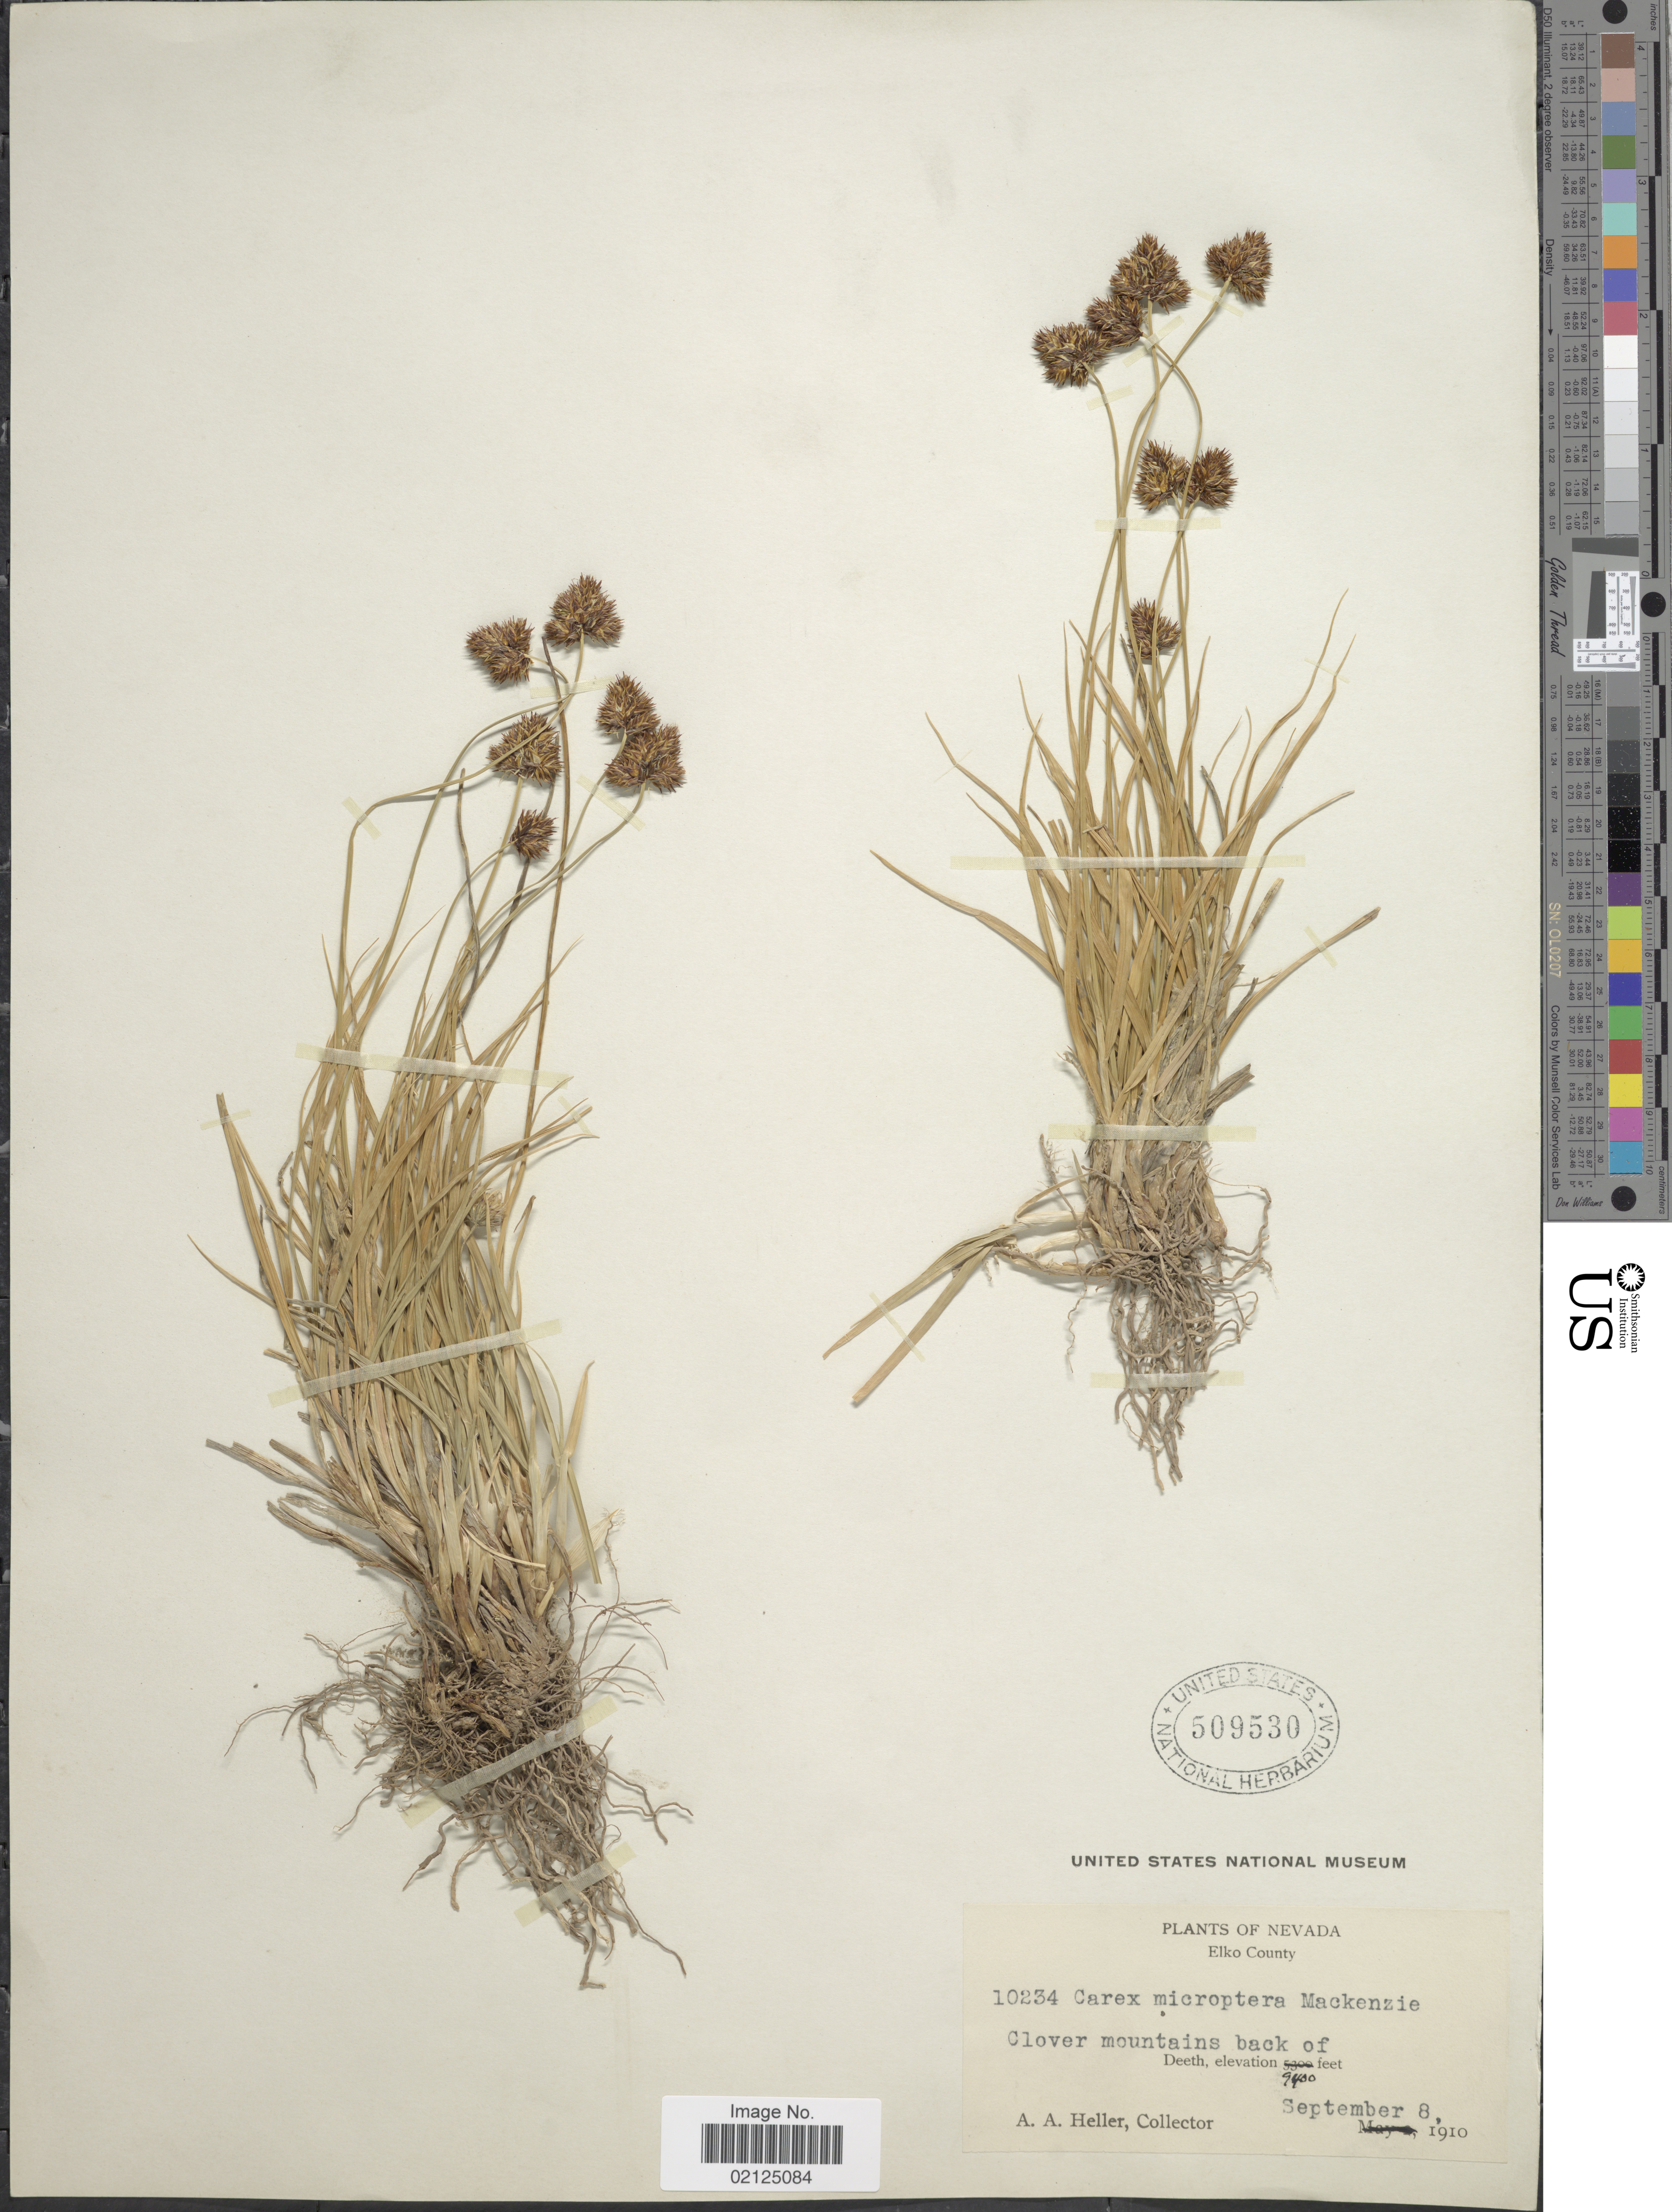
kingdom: Plantae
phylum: Tracheophyta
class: Liliopsida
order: Poales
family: Cyperaceae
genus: Carex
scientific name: Carex microptera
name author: Mack.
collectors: A. A. Heller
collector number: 10234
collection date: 1910-09-08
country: United States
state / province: Nevada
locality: Elko County, Clover mountains back of Deeth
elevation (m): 2865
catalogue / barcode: US 509530